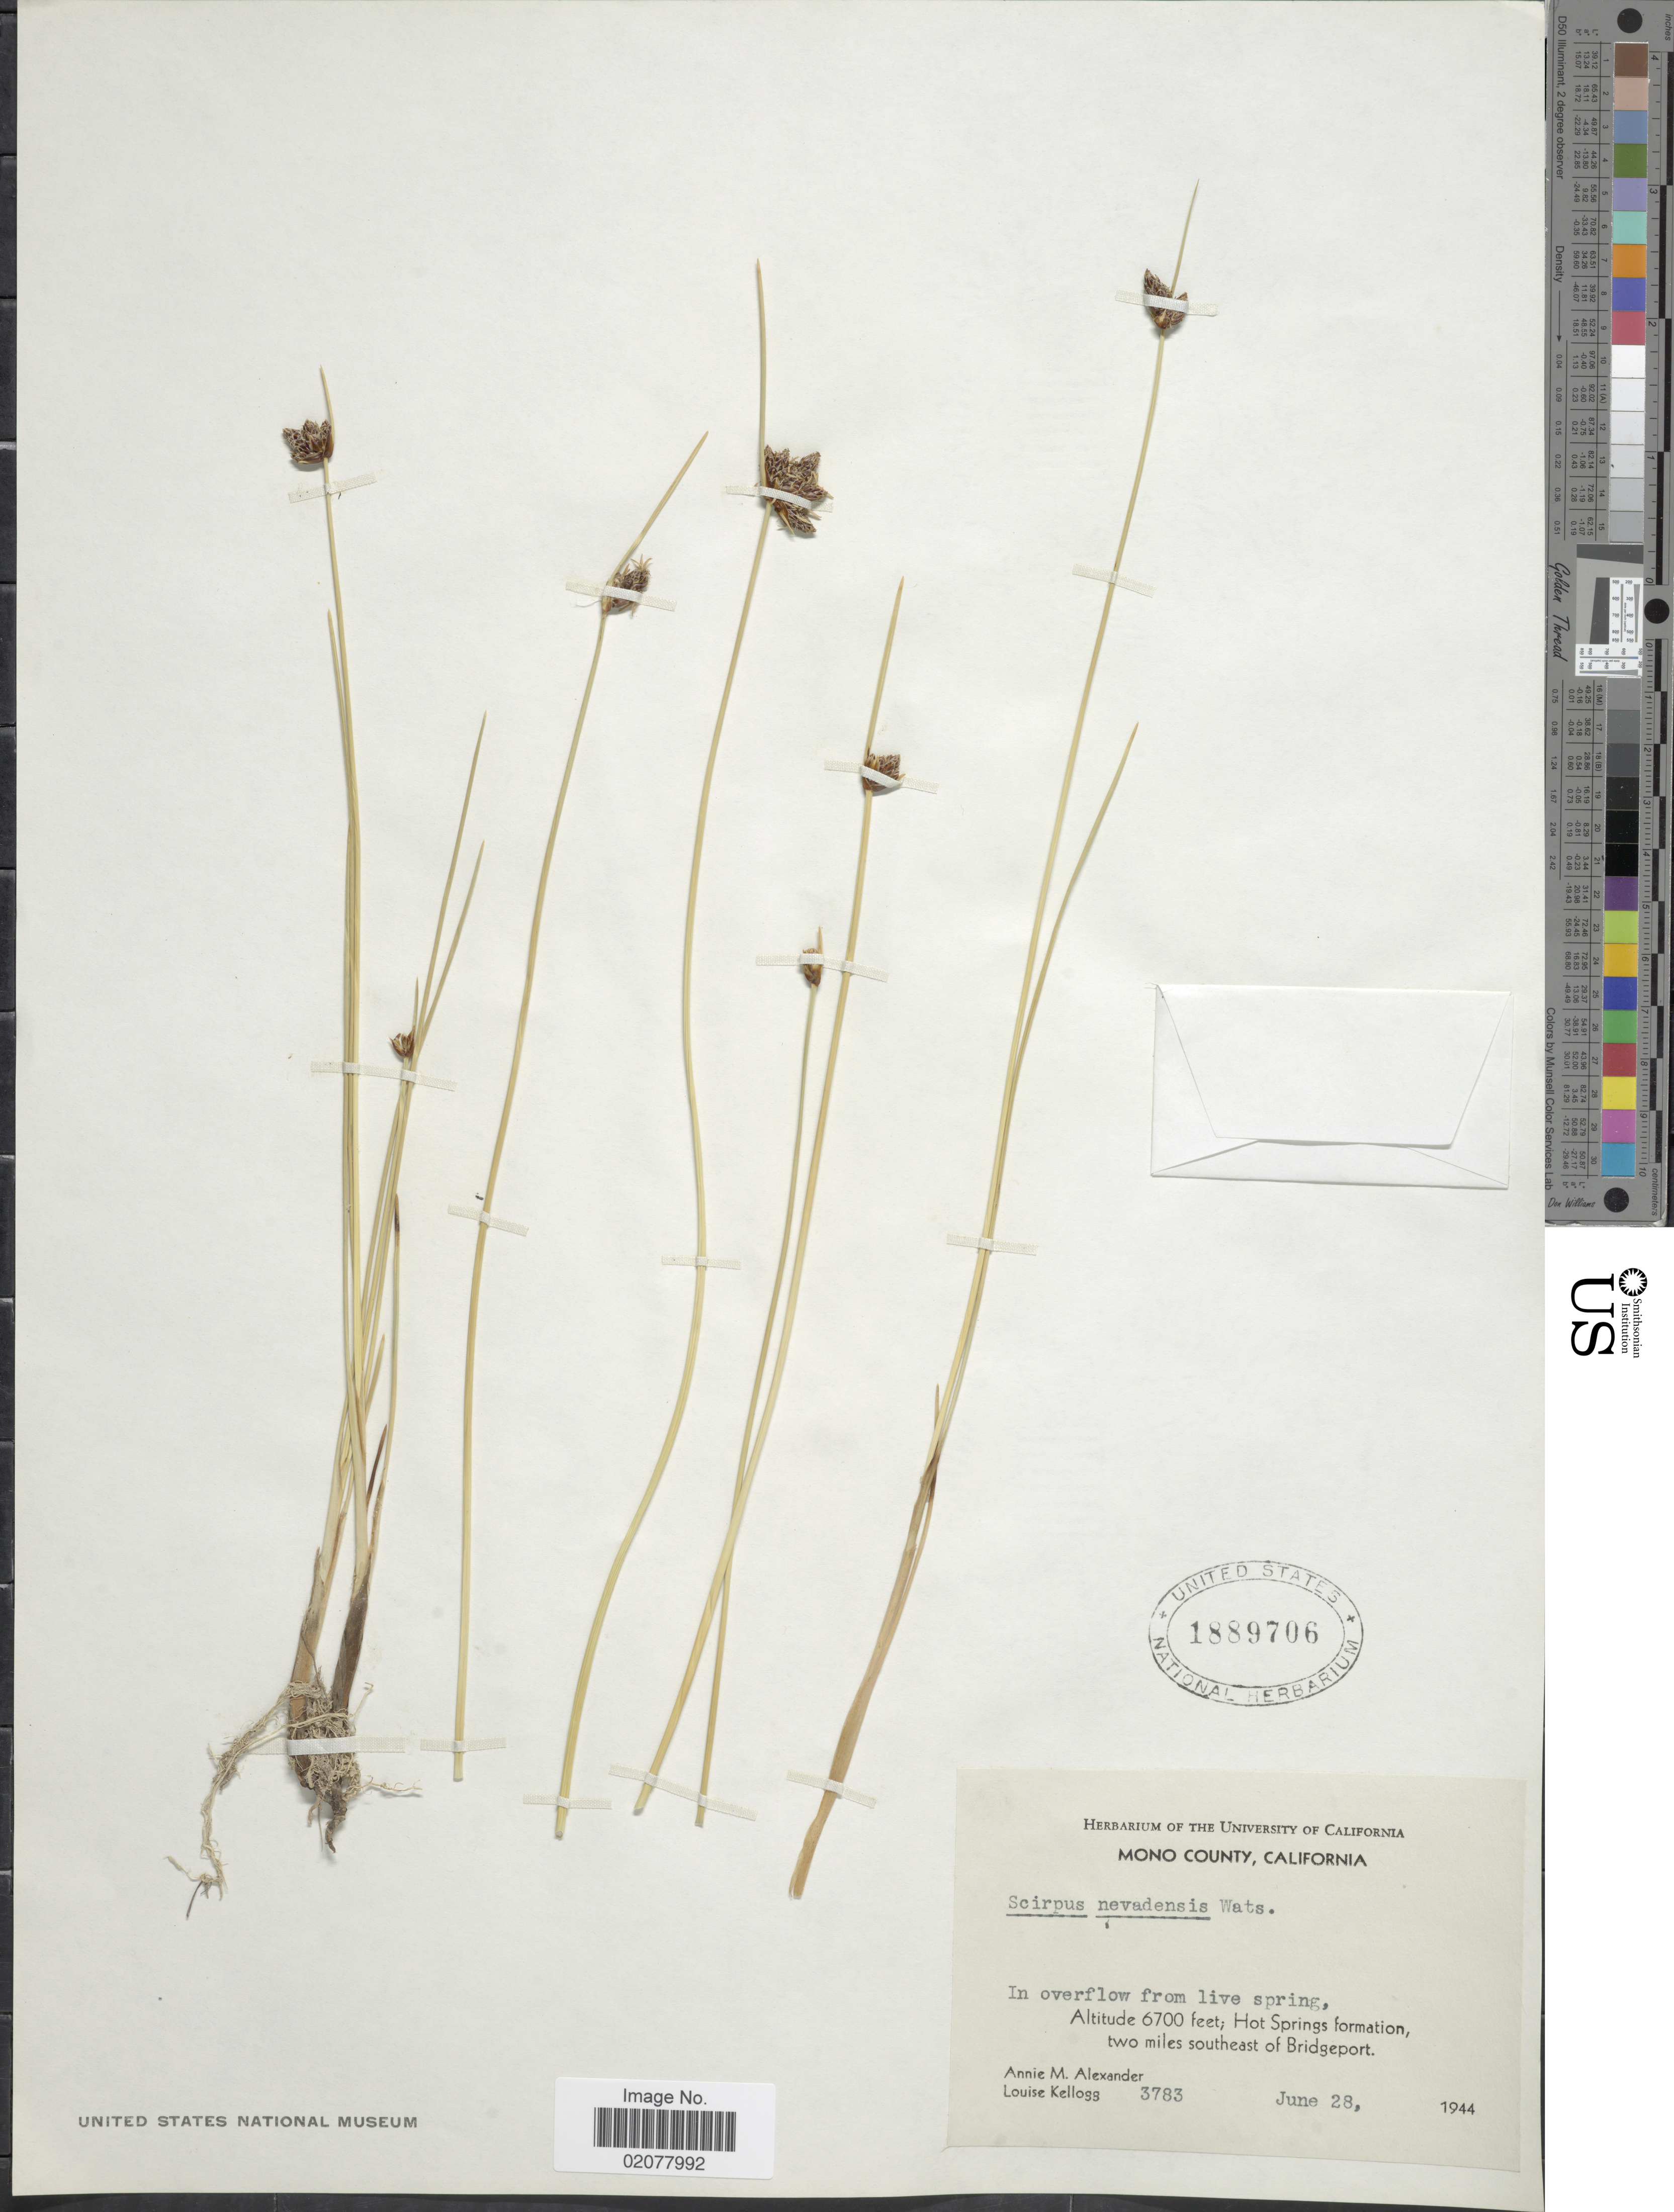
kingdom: Plantae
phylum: Tracheophyta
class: Liliopsida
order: Poales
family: Cyperaceae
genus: Amphiscirpus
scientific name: Amphiscirpus nevadensis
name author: (S. Watson) Oteng-Yeb.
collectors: A. M. Alexander & L. Kellogg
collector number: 3783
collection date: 1944-06-28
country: United States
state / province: California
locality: Hot Springs formation, two miles southeast of Bridgeport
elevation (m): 2042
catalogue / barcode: US 1889706